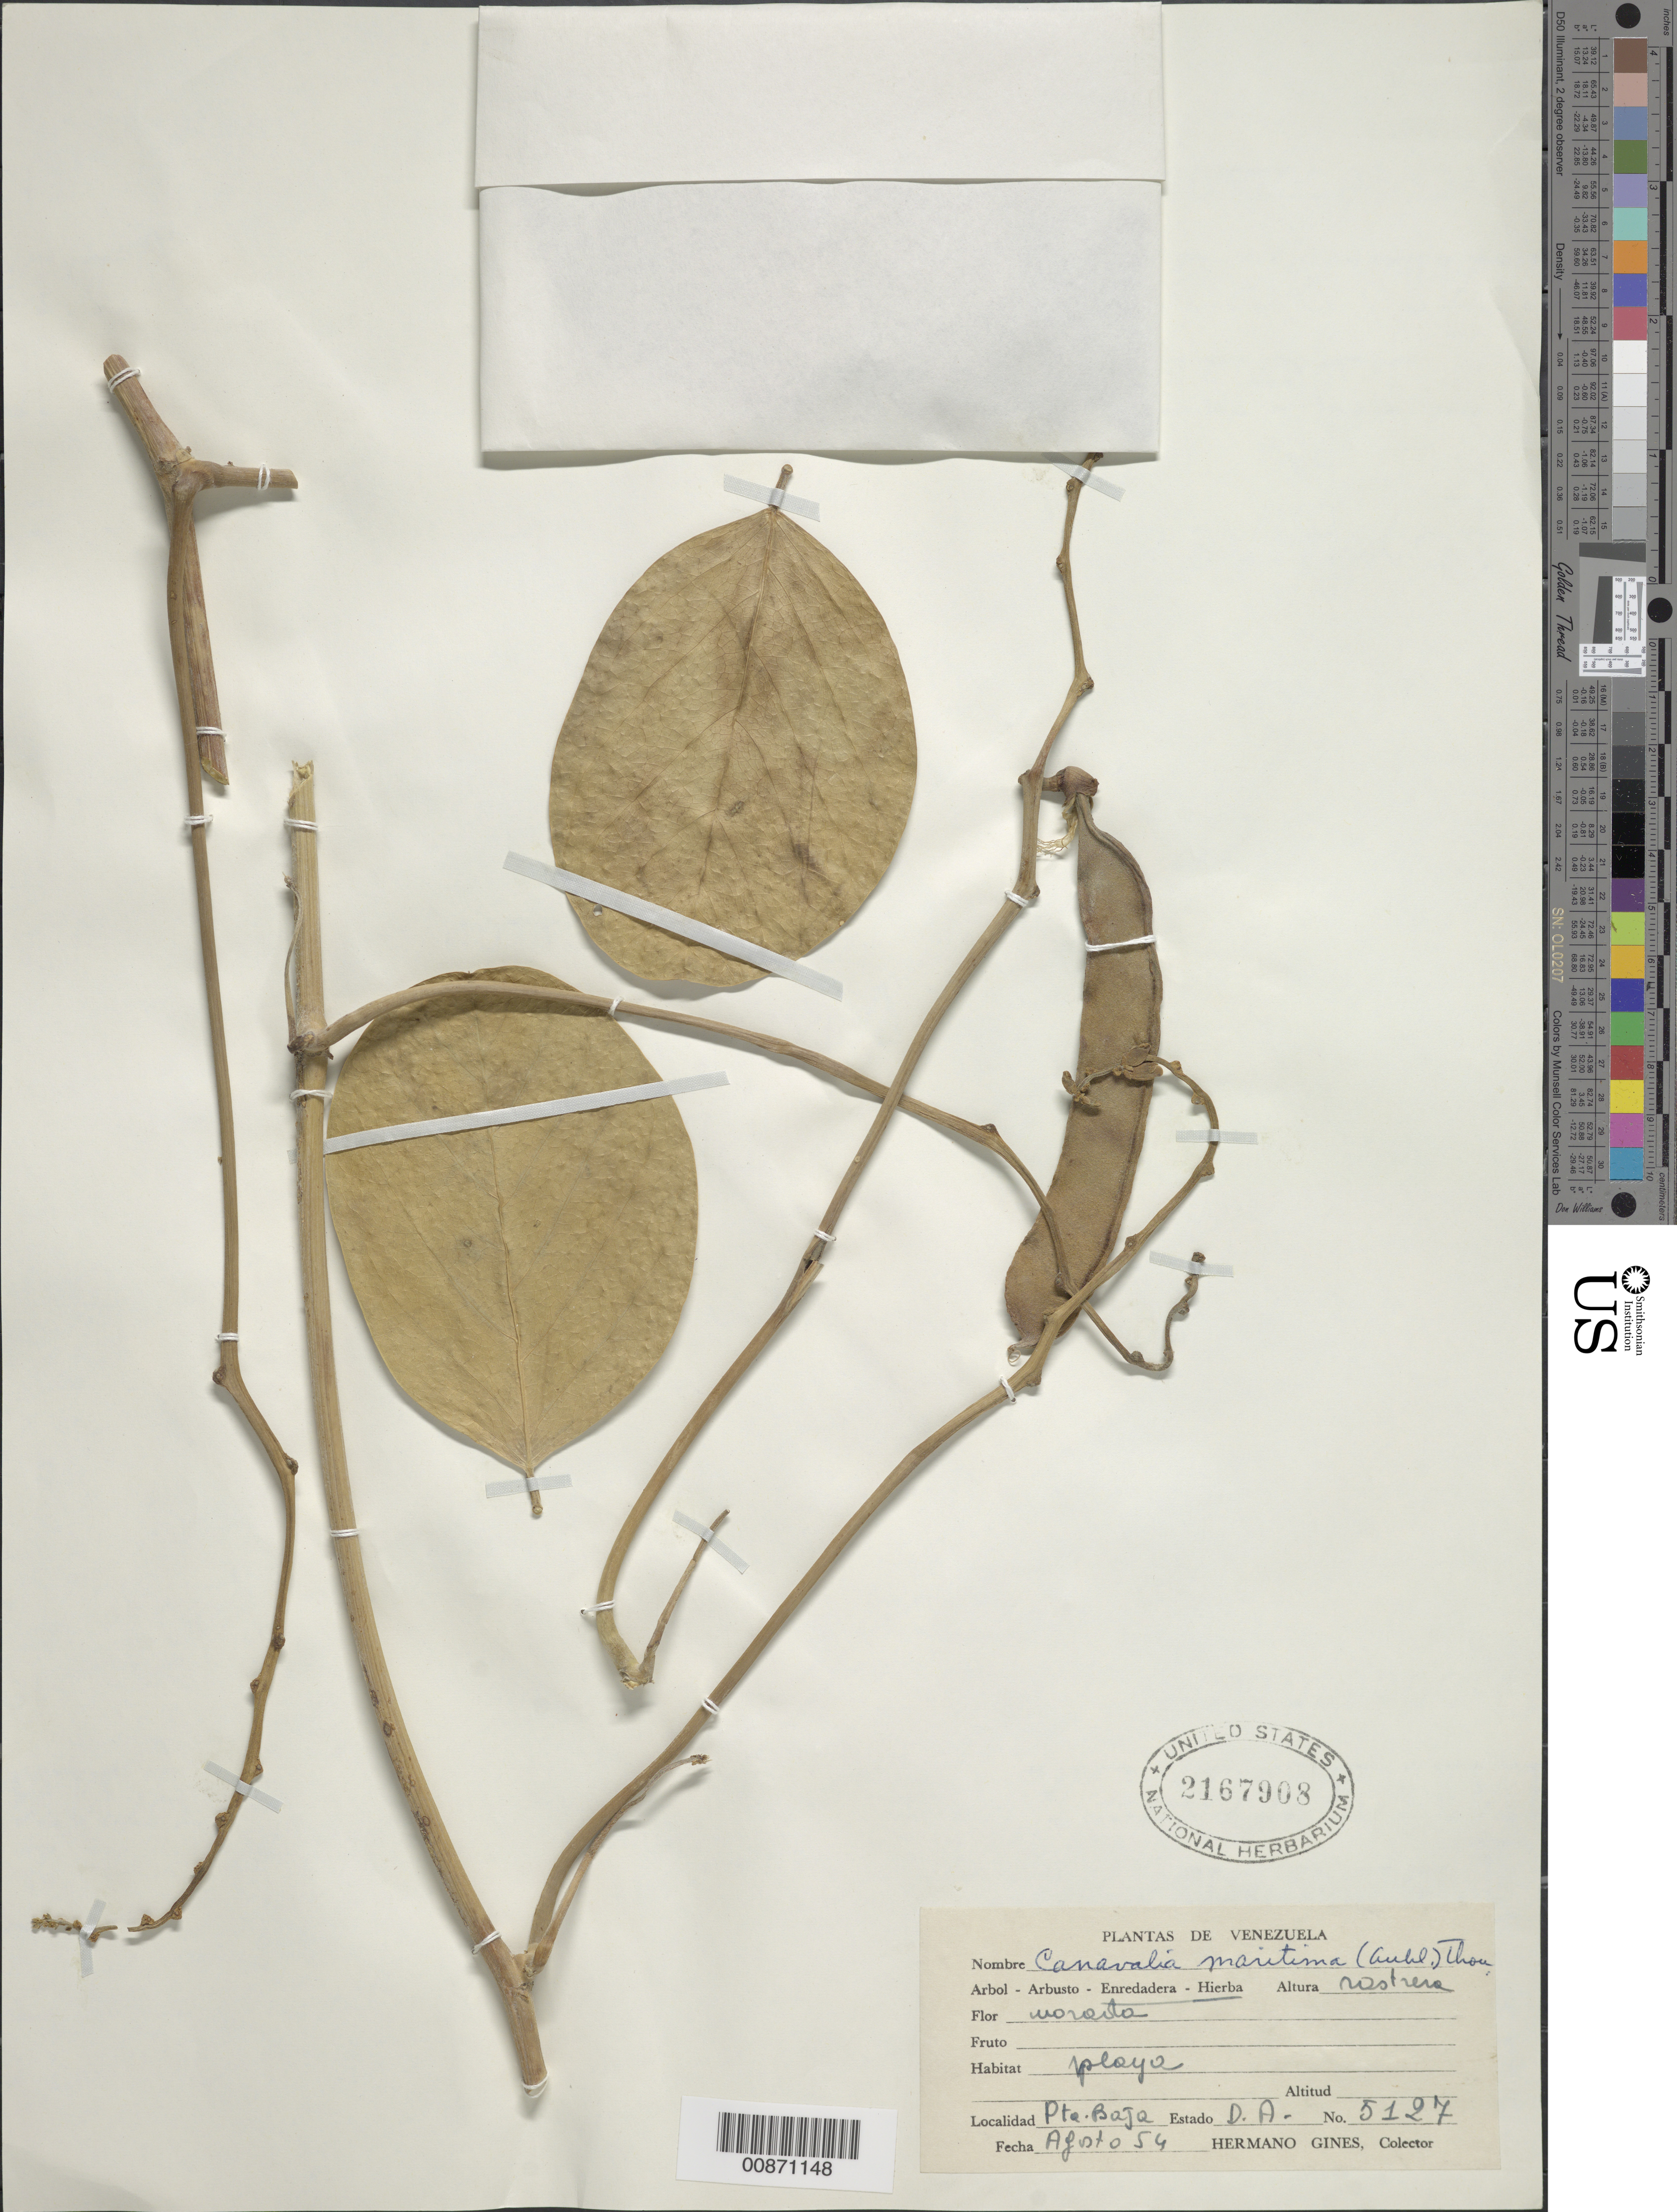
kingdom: Plantae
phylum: Tracheophyta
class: Magnoliopsida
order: Fabales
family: Fabaceae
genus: Canavalia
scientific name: Canavalia rosea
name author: (Sw.) DC.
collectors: H. Gines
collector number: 5127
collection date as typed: Aug-54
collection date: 1954-08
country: Venezuela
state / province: Delta Amacuro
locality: Pto. Baja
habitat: Playa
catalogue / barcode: US 2167908